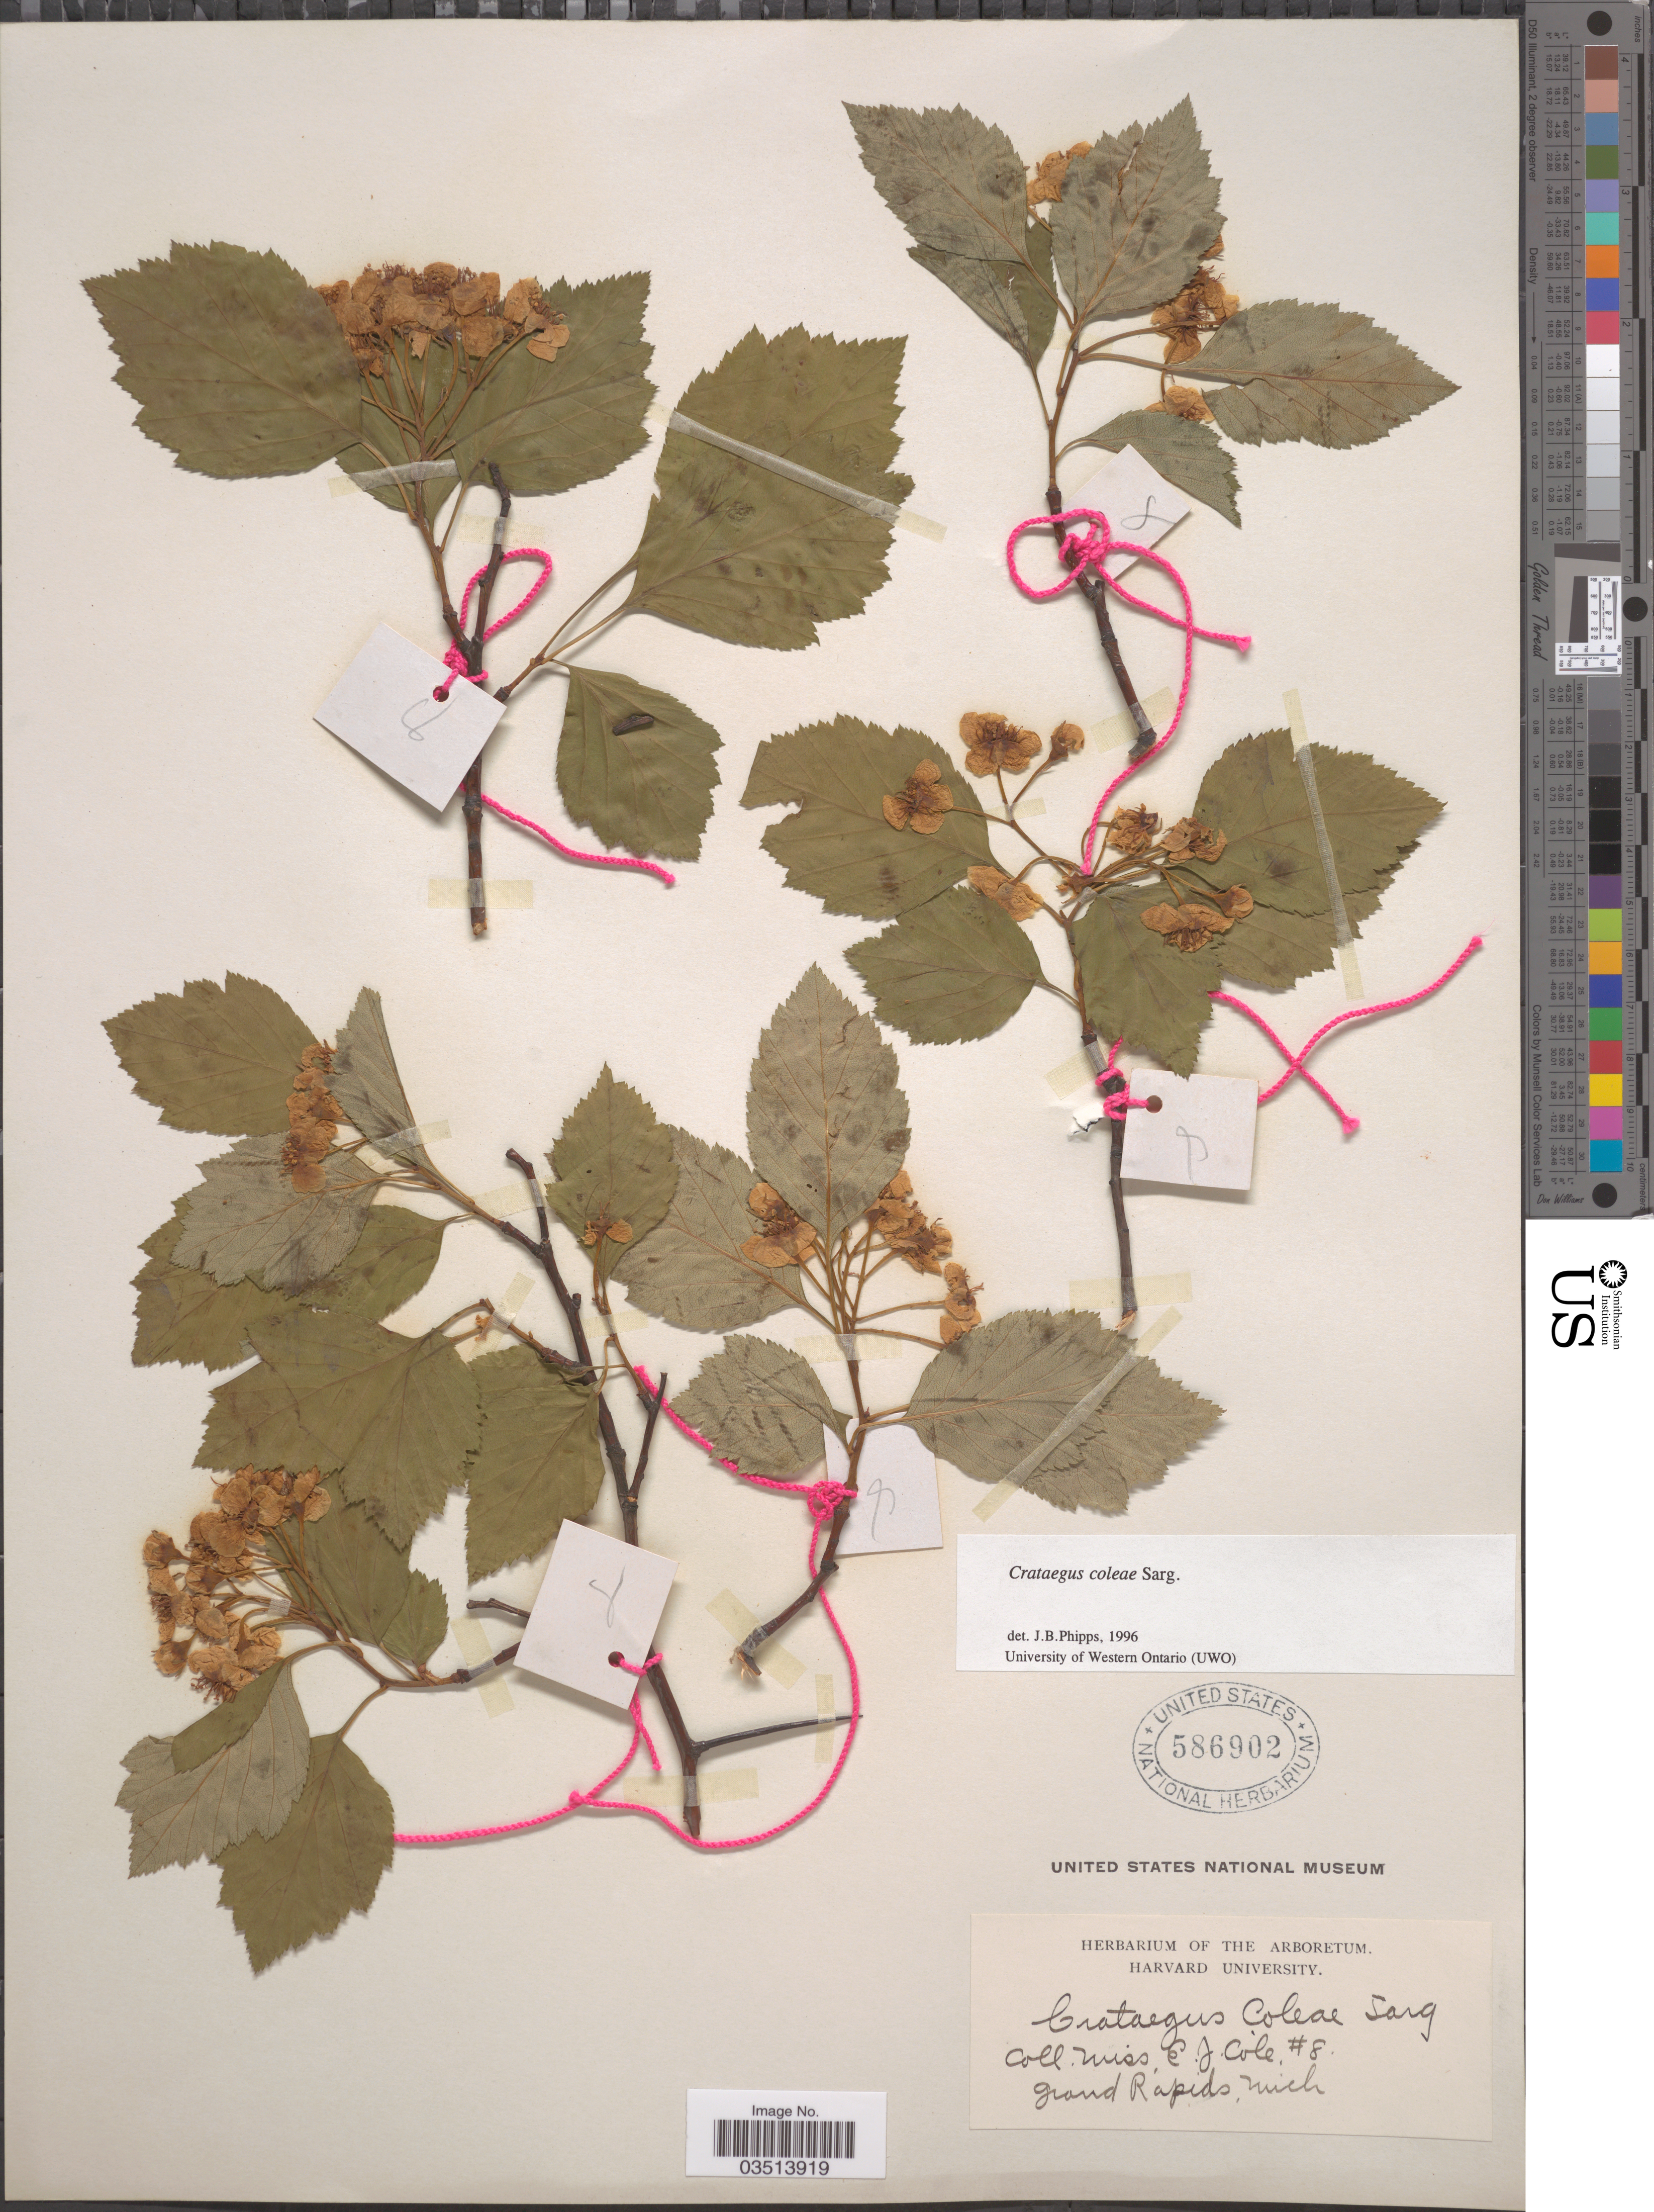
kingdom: Plantae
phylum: Tracheophyta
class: Magnoliopsida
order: Rosales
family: Rosaceae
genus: Crataegus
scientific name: Crataegus coleae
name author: Sarg.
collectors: E. Cole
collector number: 8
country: United States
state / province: Michigan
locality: Grand Rapids.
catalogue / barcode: US 586902